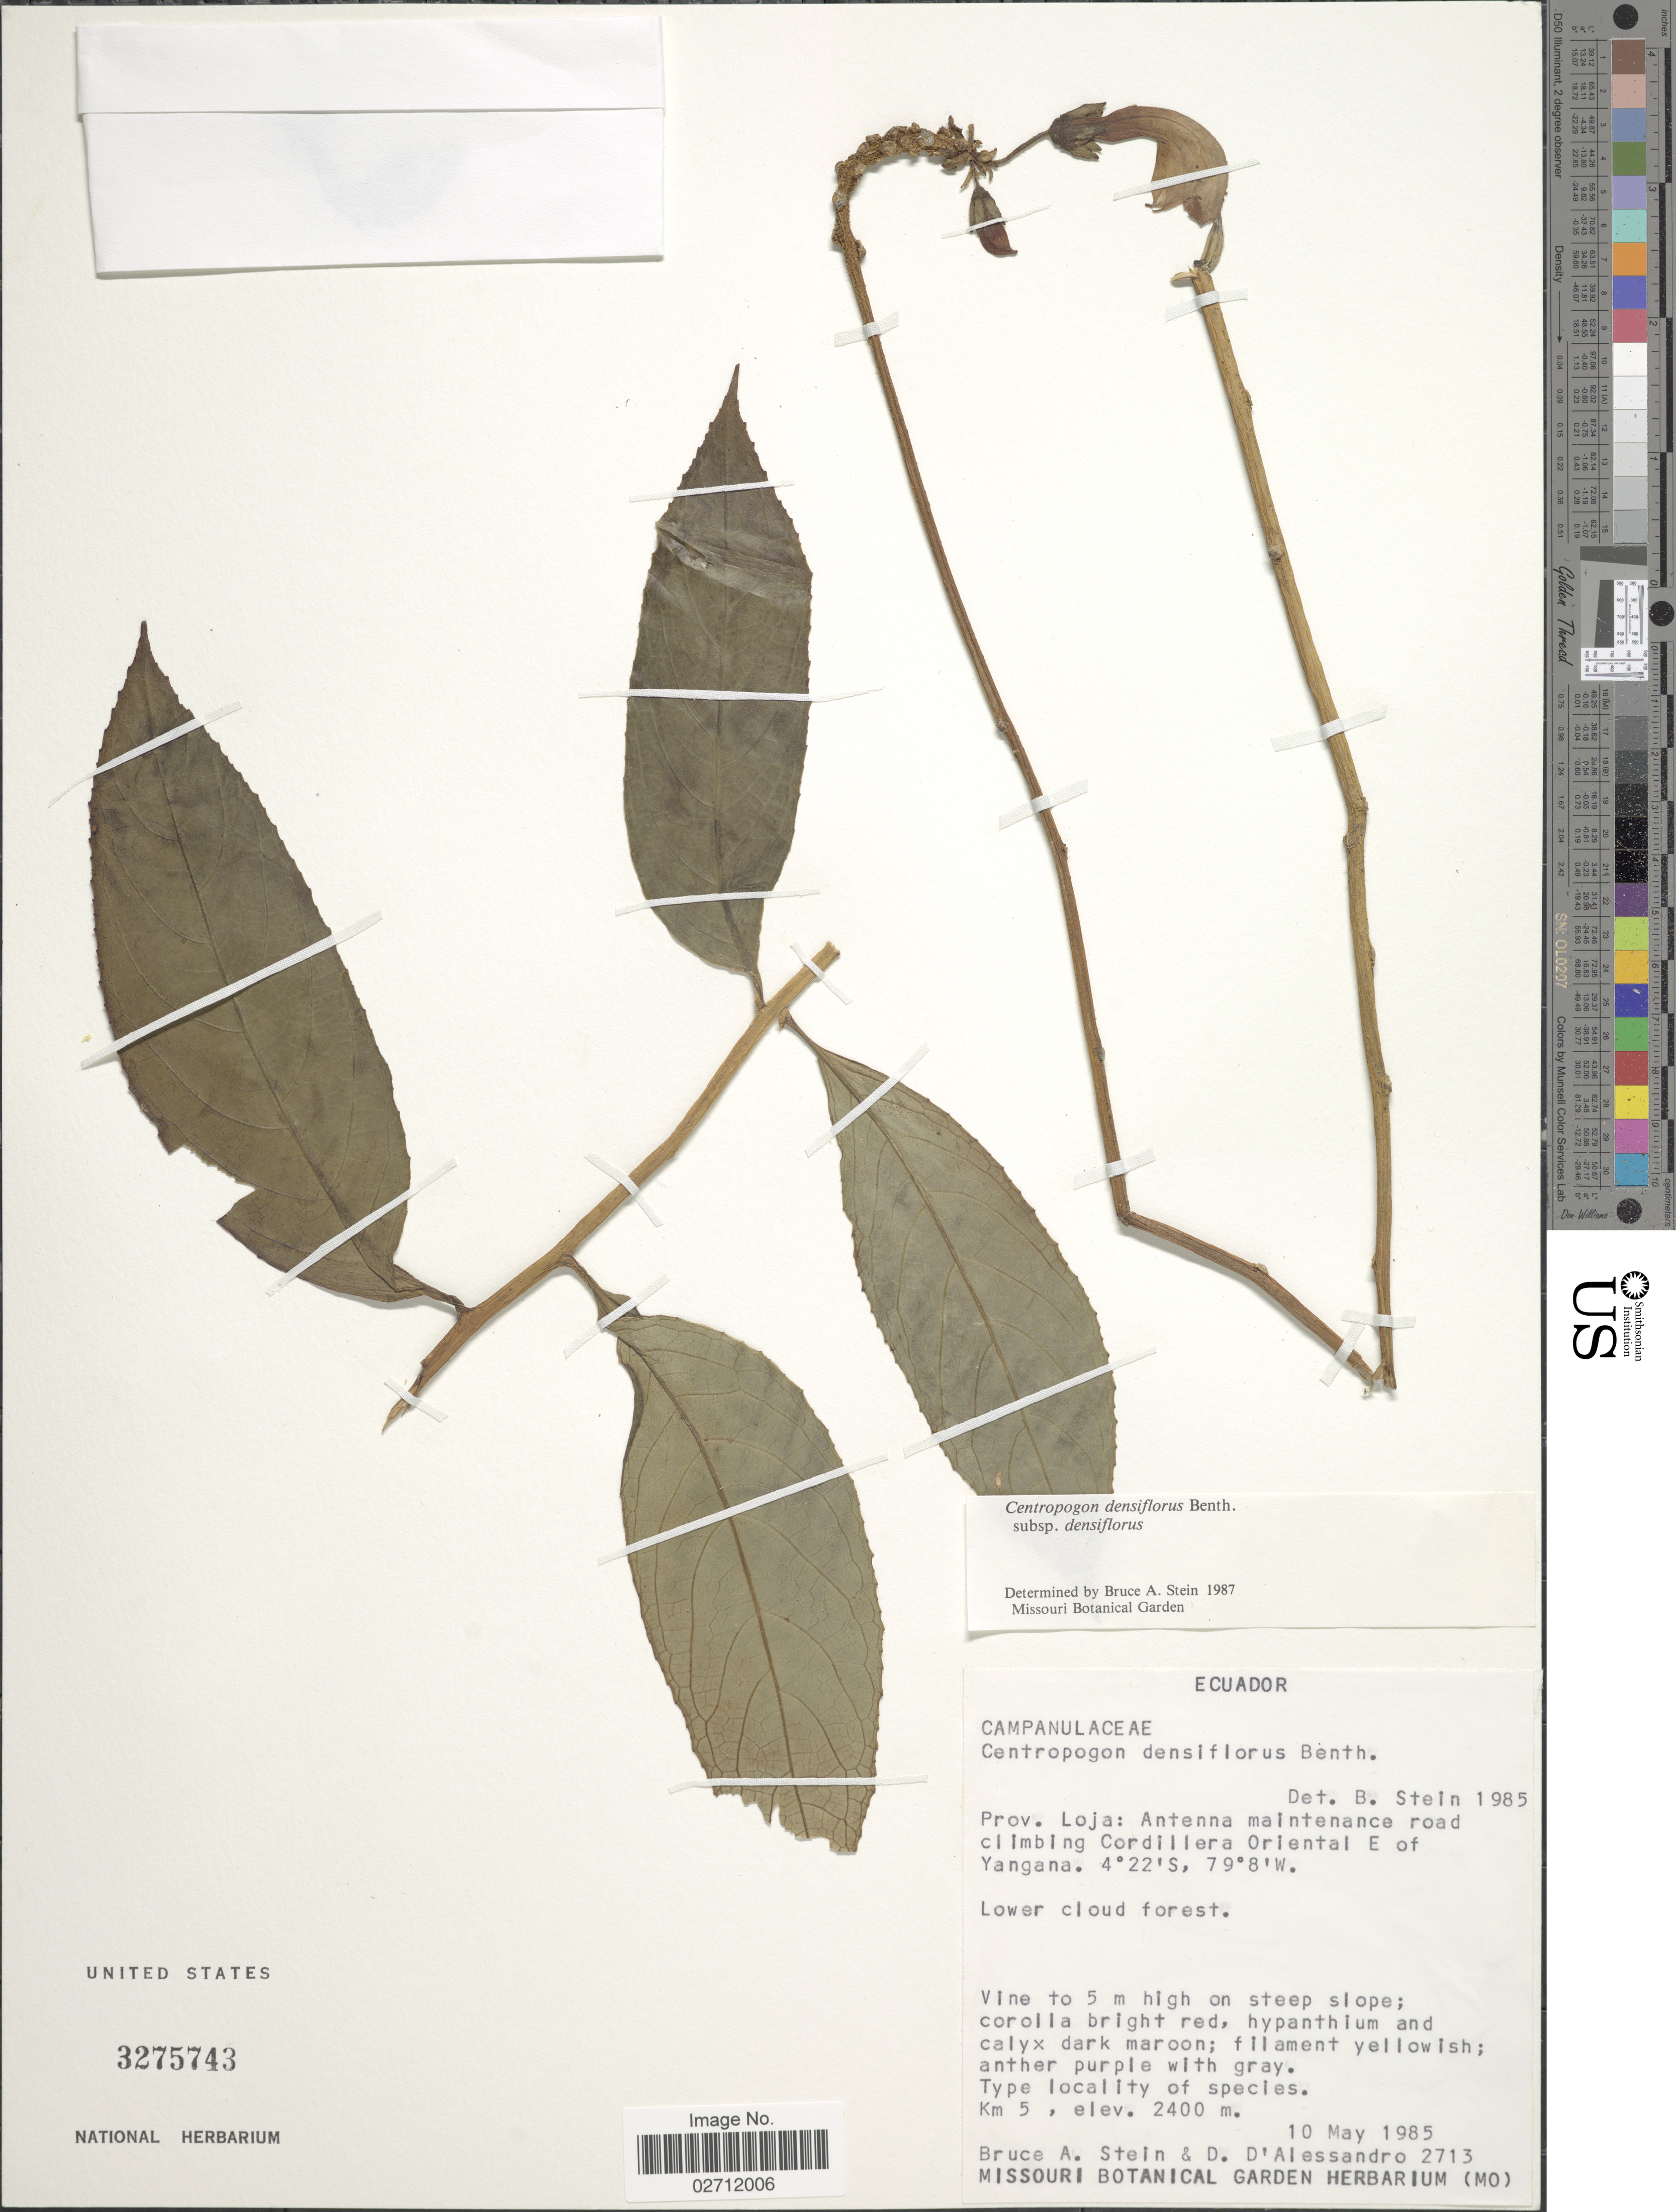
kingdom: Plantae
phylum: Tracheophyta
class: Magnoliopsida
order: Asterales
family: Campanulaceae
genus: Centropogon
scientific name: Centropogon densiflorus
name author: Benth.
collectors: B. A. Stein & D. D'alessandro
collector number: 2713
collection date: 1985-05-10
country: Ecuador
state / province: Loja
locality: Antenna maintenance road climbing Cordillera Oriental E of Yangana.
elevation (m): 2400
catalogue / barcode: US 3275743